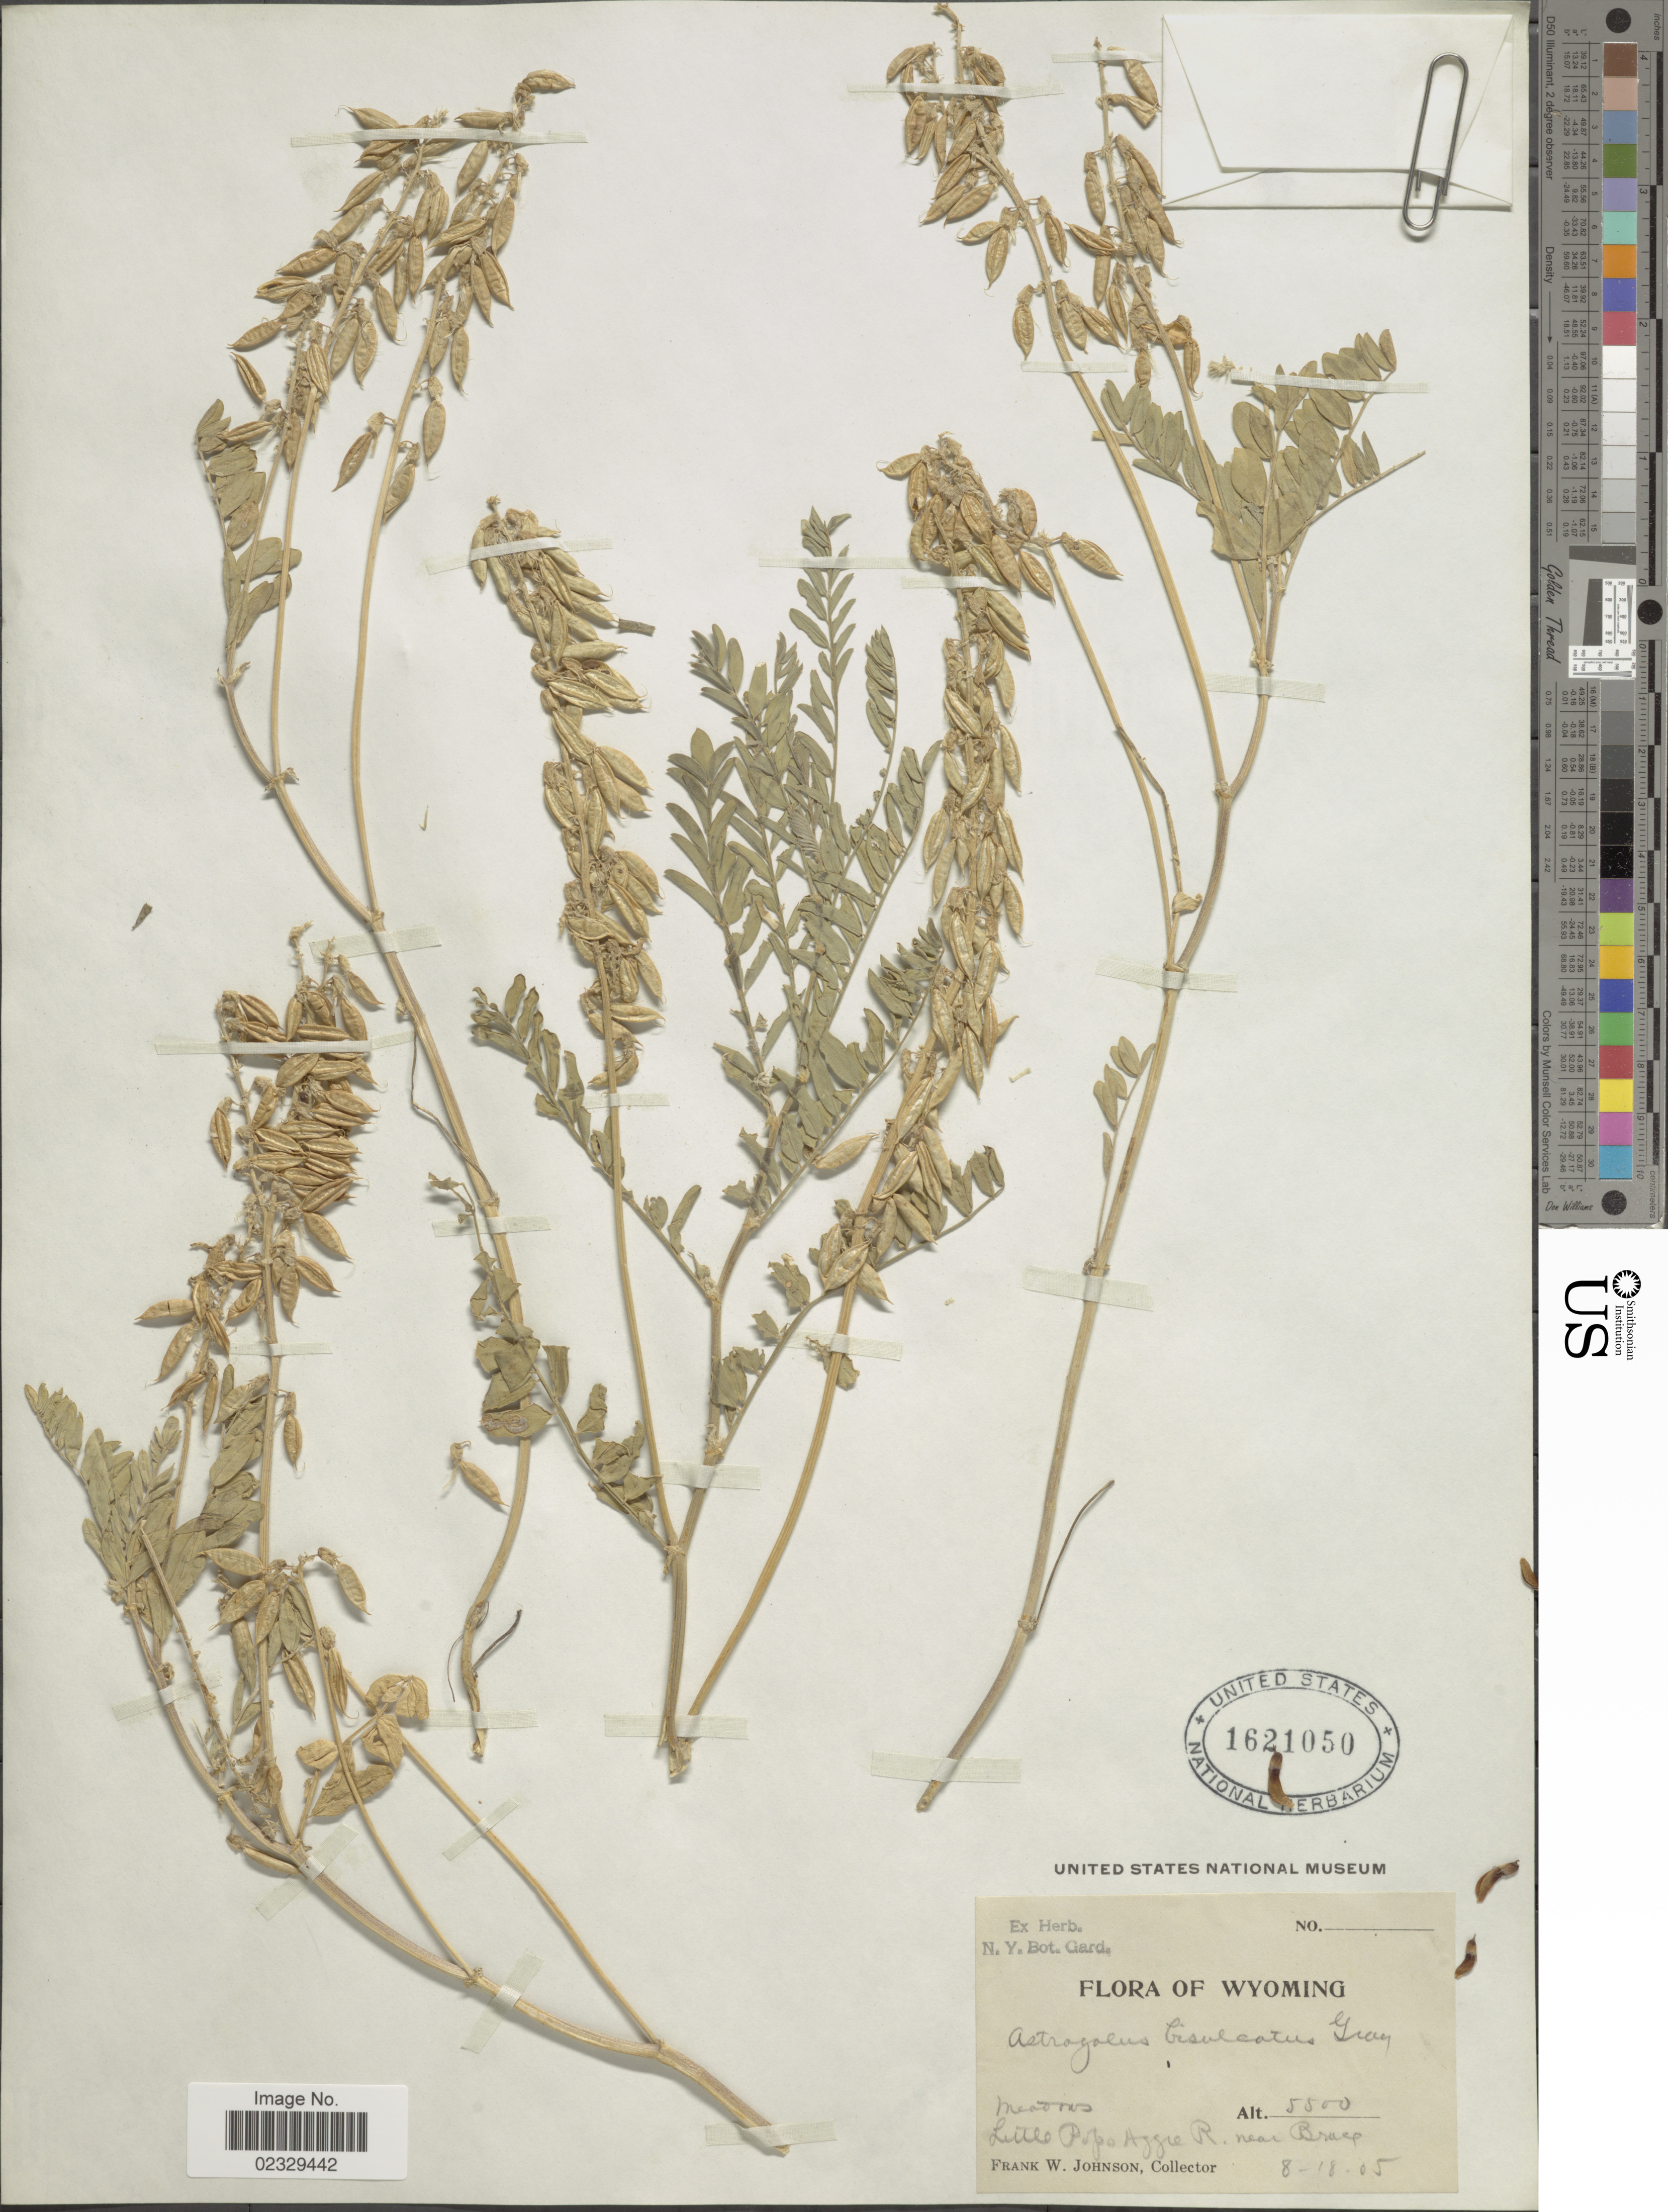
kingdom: Plantae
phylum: Tracheophyta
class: Magnoliopsida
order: Fabales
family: Fabaceae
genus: Astragalus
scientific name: Astragalus bisulcatus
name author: (Hook.) A. Gray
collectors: F. W. Johnson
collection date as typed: Transcribed d/m/y: 18/8/5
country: United States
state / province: Wyoming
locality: Mwadows, Litte Popo Aggie R. near Brace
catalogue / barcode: US 1621050